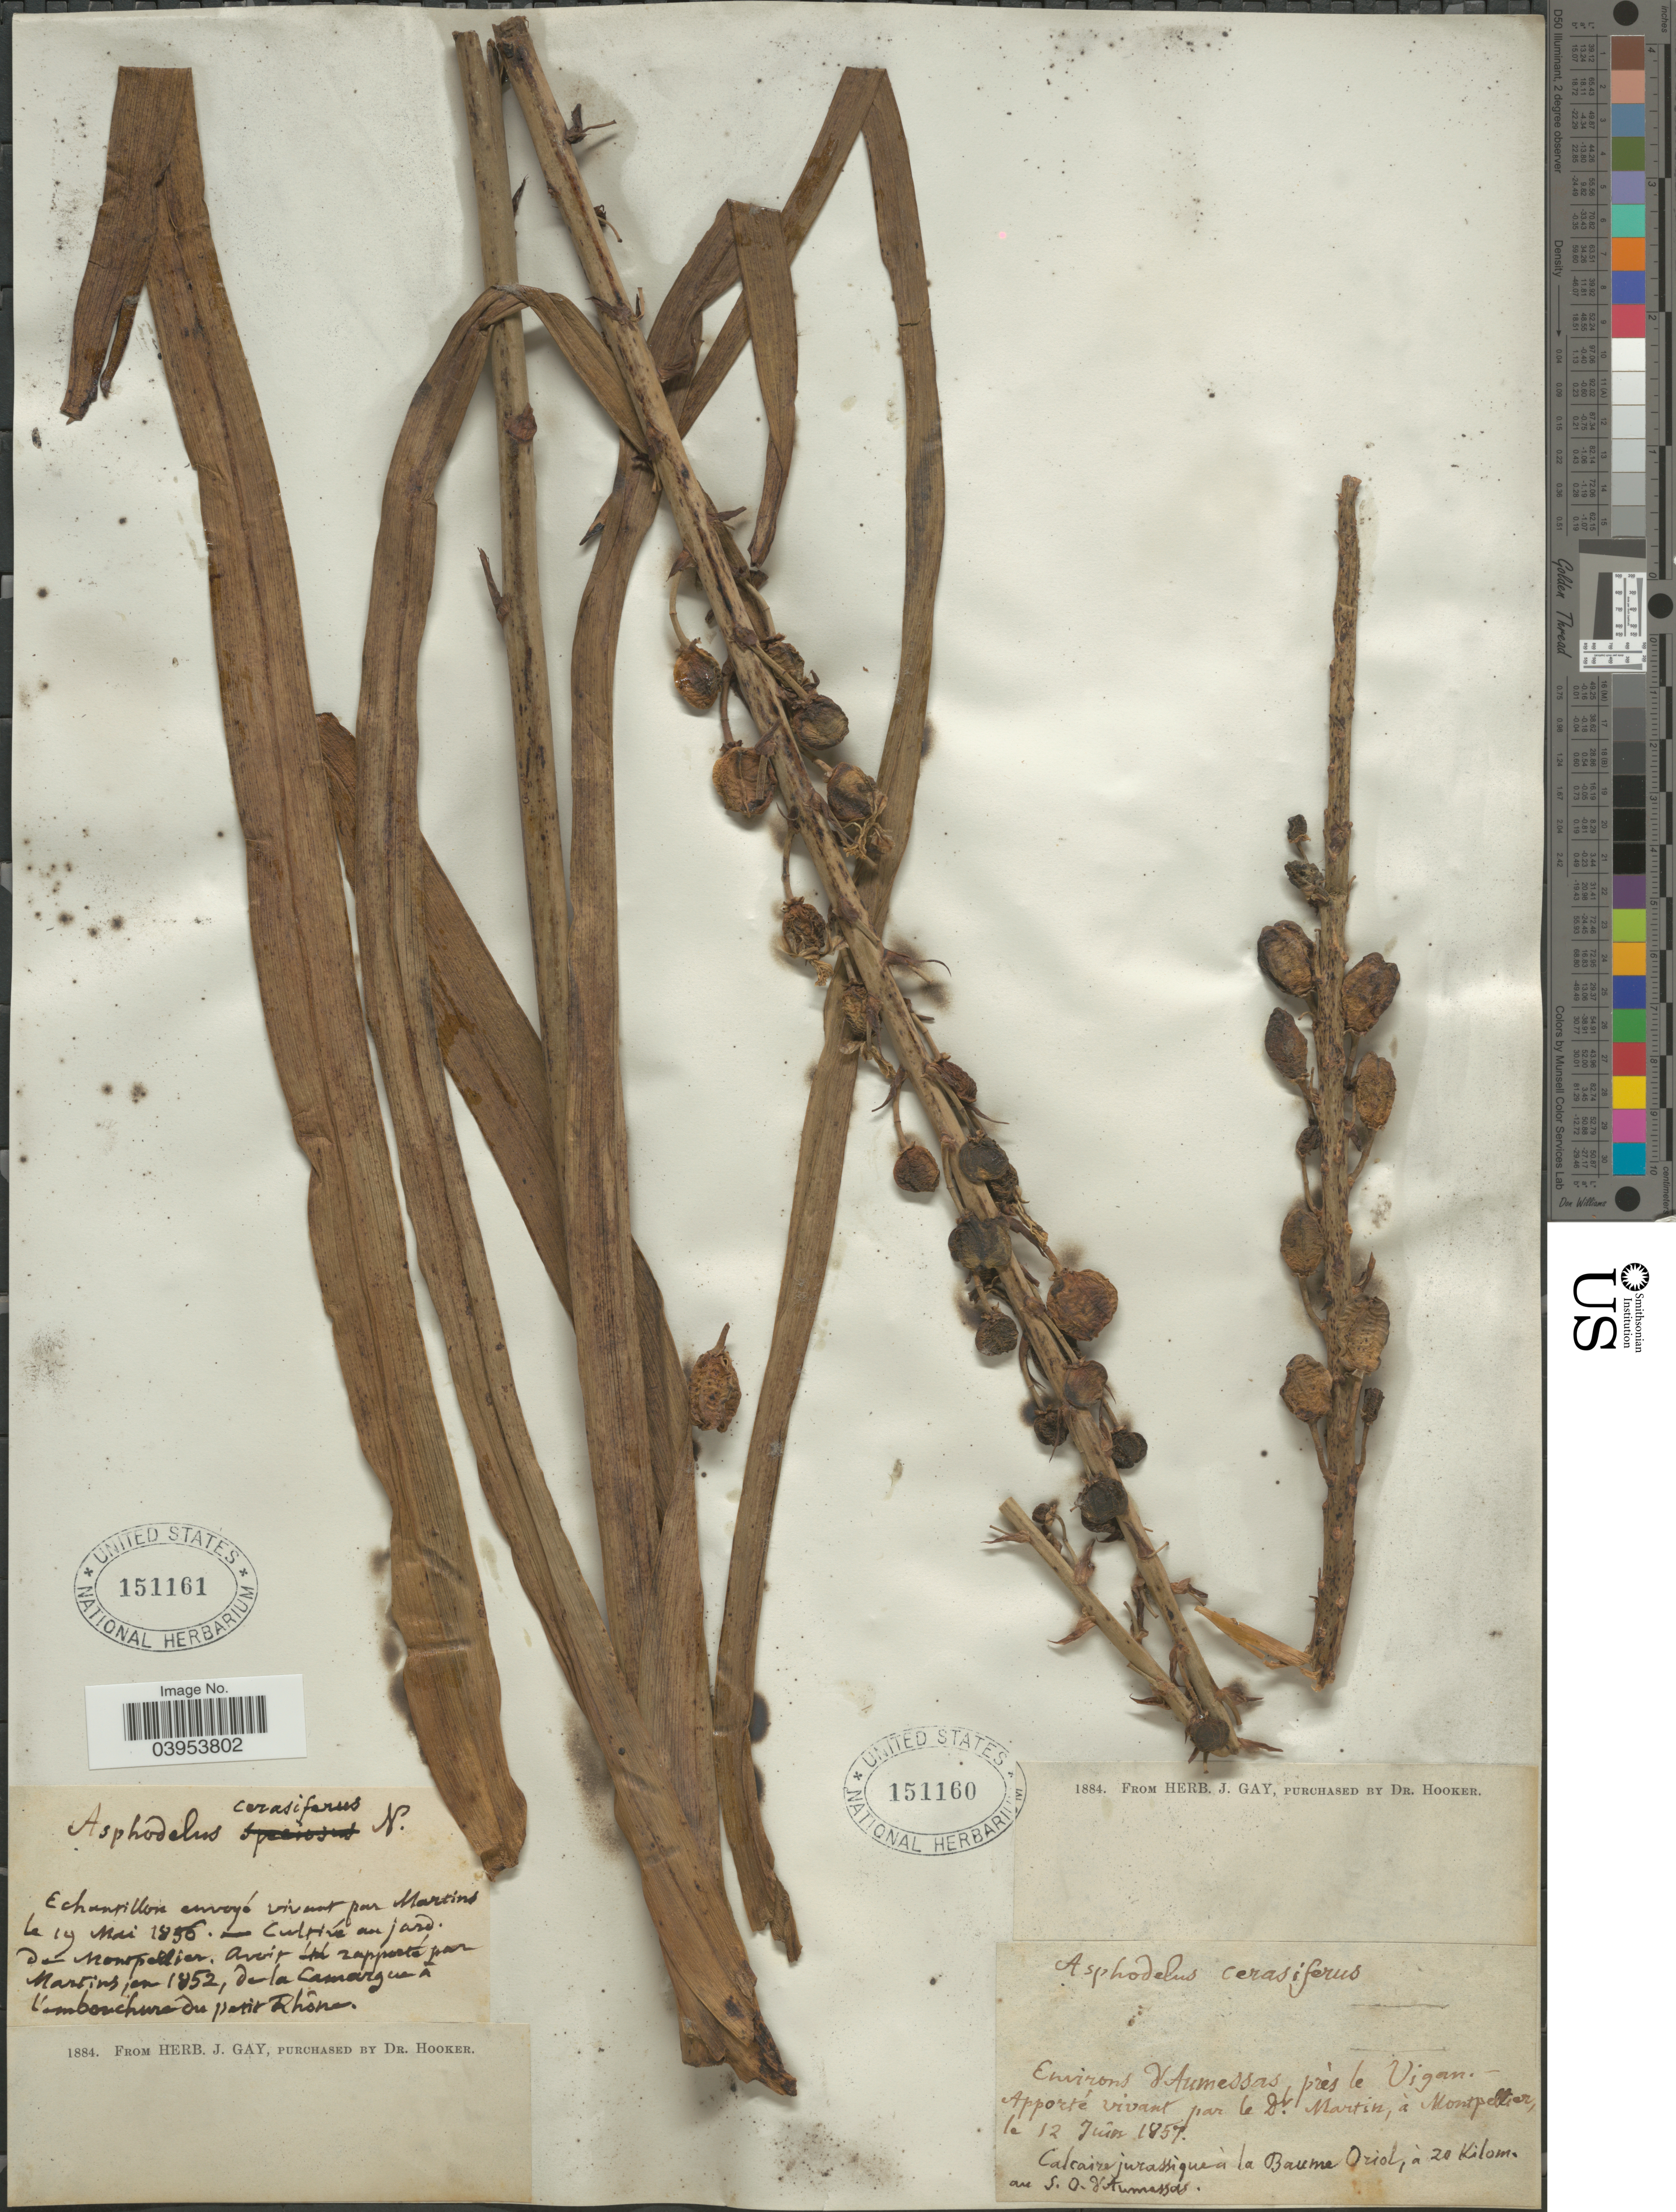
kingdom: Plantae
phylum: Tracheophyta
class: Liliopsida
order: Asparagales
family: Asphodelaceae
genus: Asphodelus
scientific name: Asphodelus cerasiferus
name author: J. Gay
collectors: ex herb. J. Gay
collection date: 1857-06-12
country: France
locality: Environs d Aumessas, près le Vigan. Apporté vivant par le Dr. Martin, à Montpellier. Calcaire jurassiquia la Bauma Oriol, à 20 Kilom. an S.O. d Aumassas. [interpreted]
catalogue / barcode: US 151160